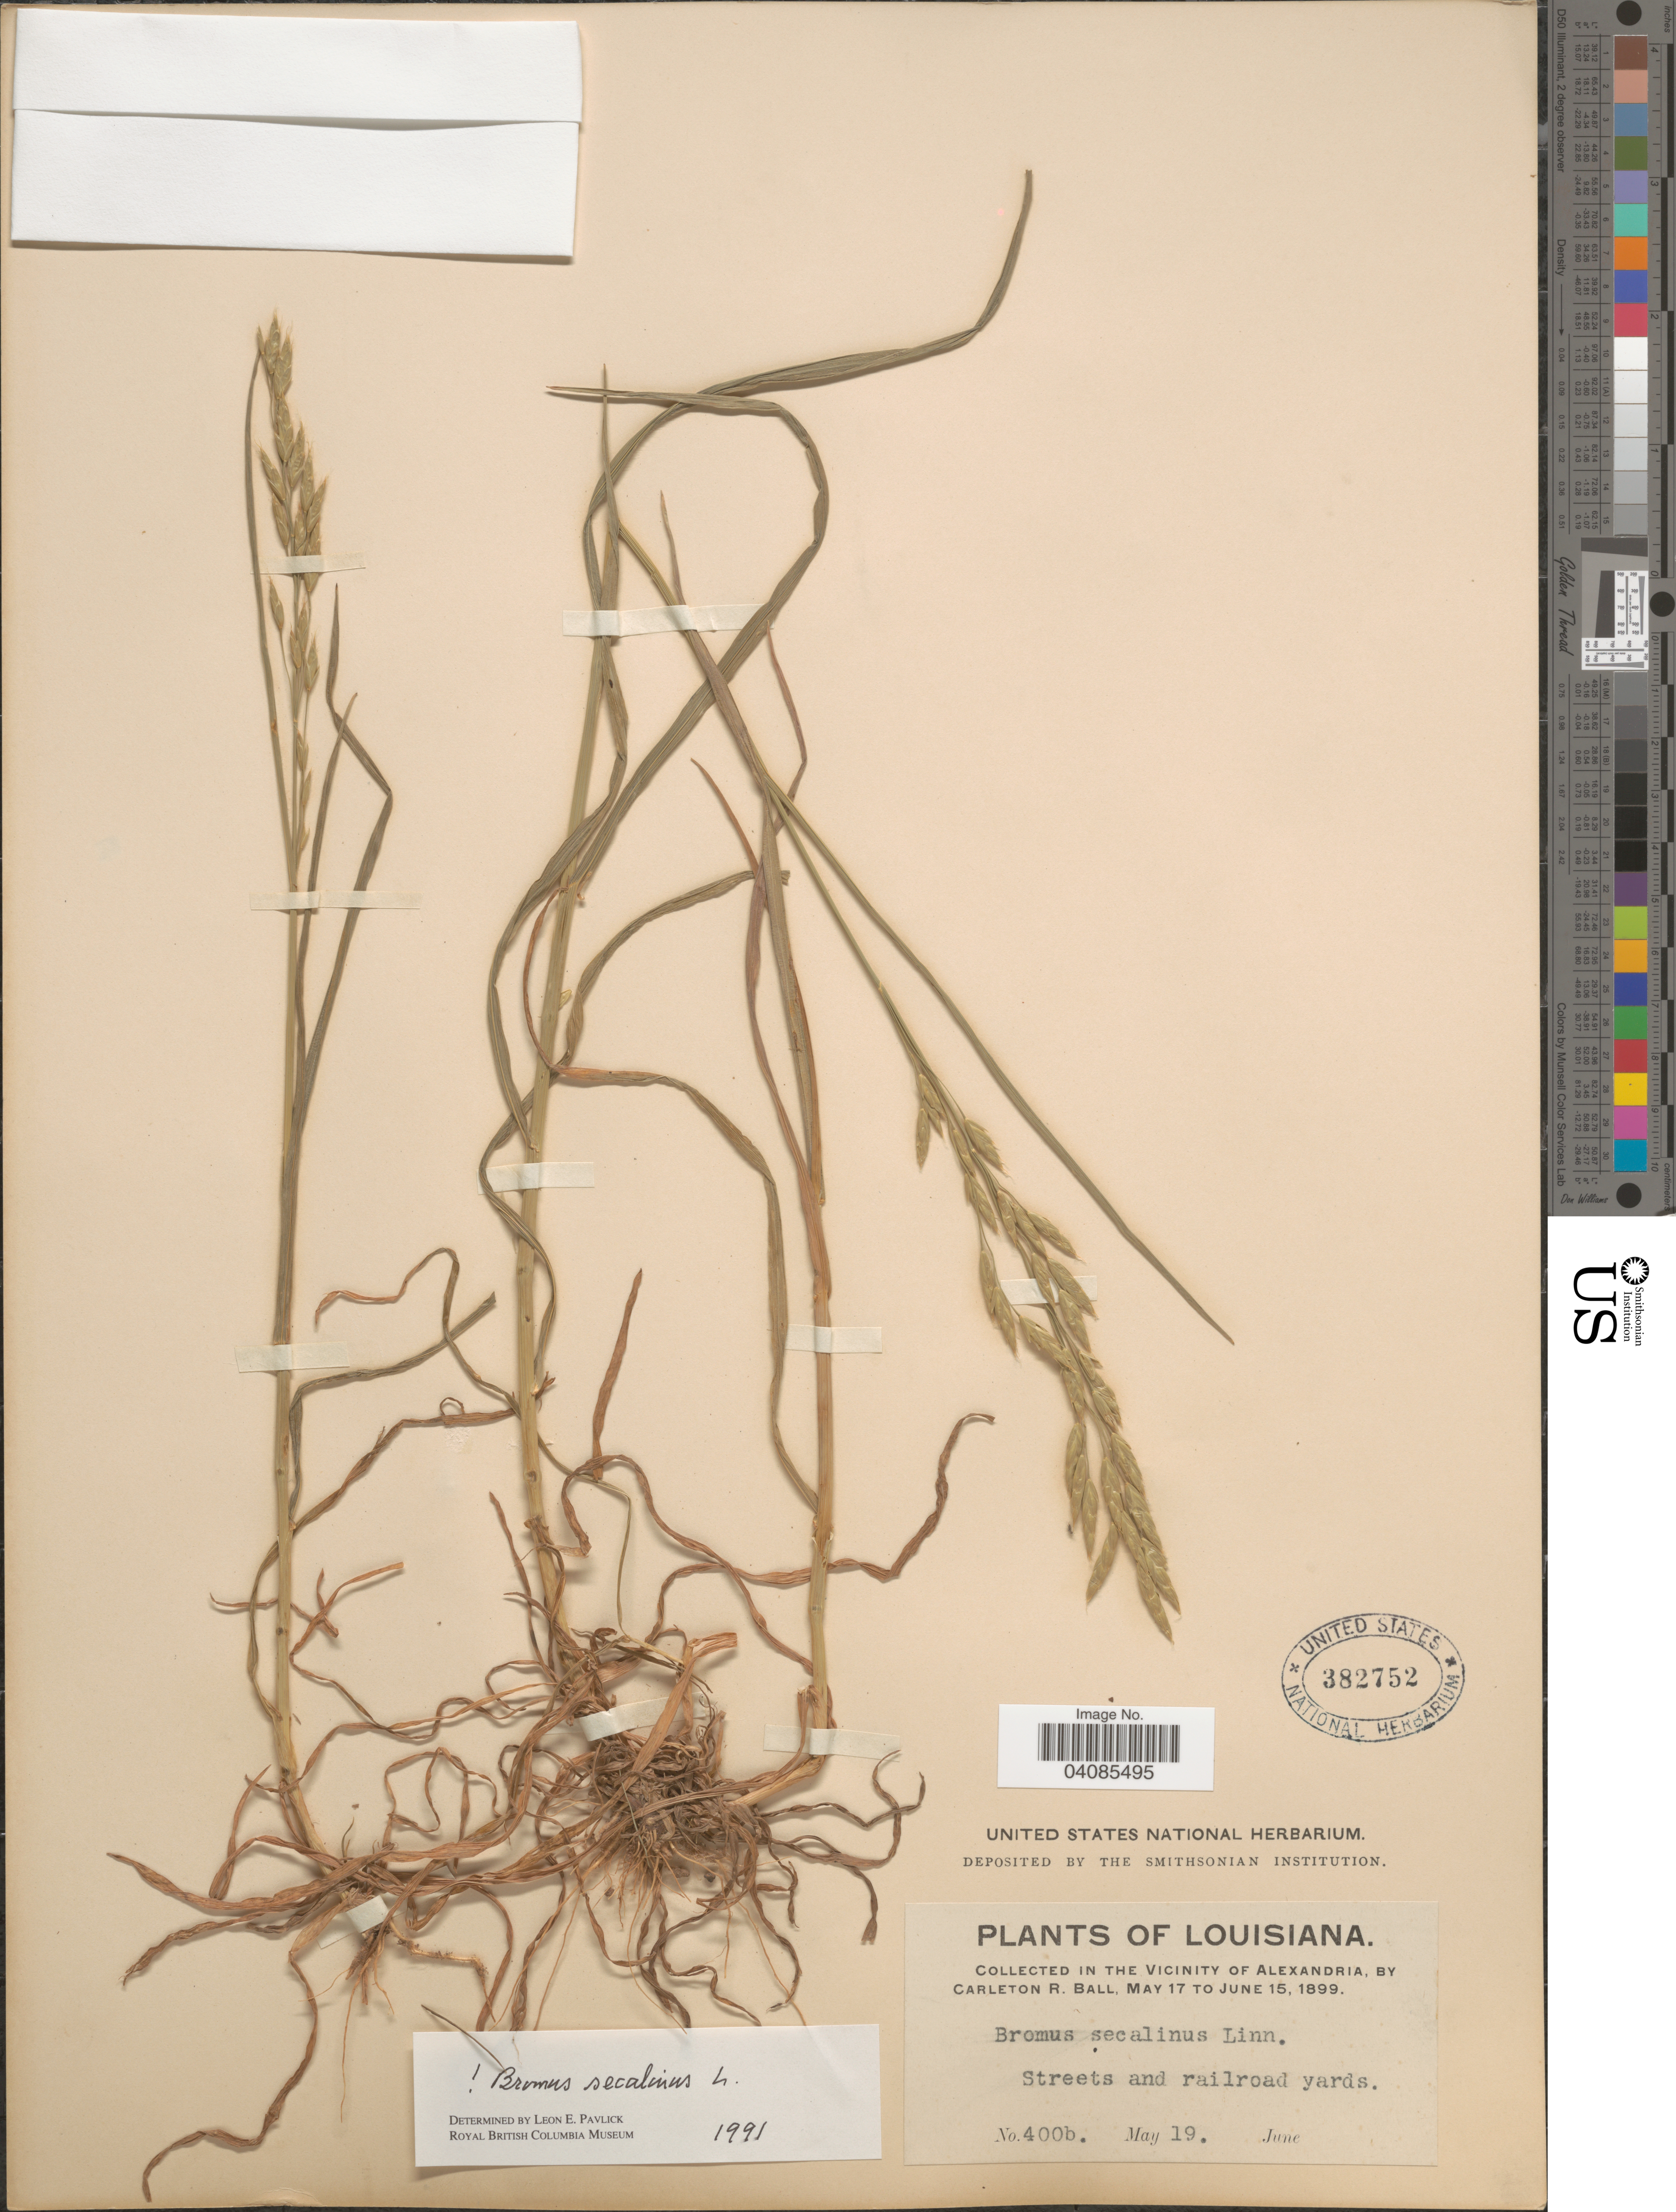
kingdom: Plantae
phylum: Tracheophyta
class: Liliopsida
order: Poales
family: Poaceae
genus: Bromus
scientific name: Bromus secalinus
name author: L.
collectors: C. R. Ball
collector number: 400b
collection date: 1899-05-19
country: United States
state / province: Louisiana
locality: In the Vicinity of Alexandria. Streets and railroad yards.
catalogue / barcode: US 382752